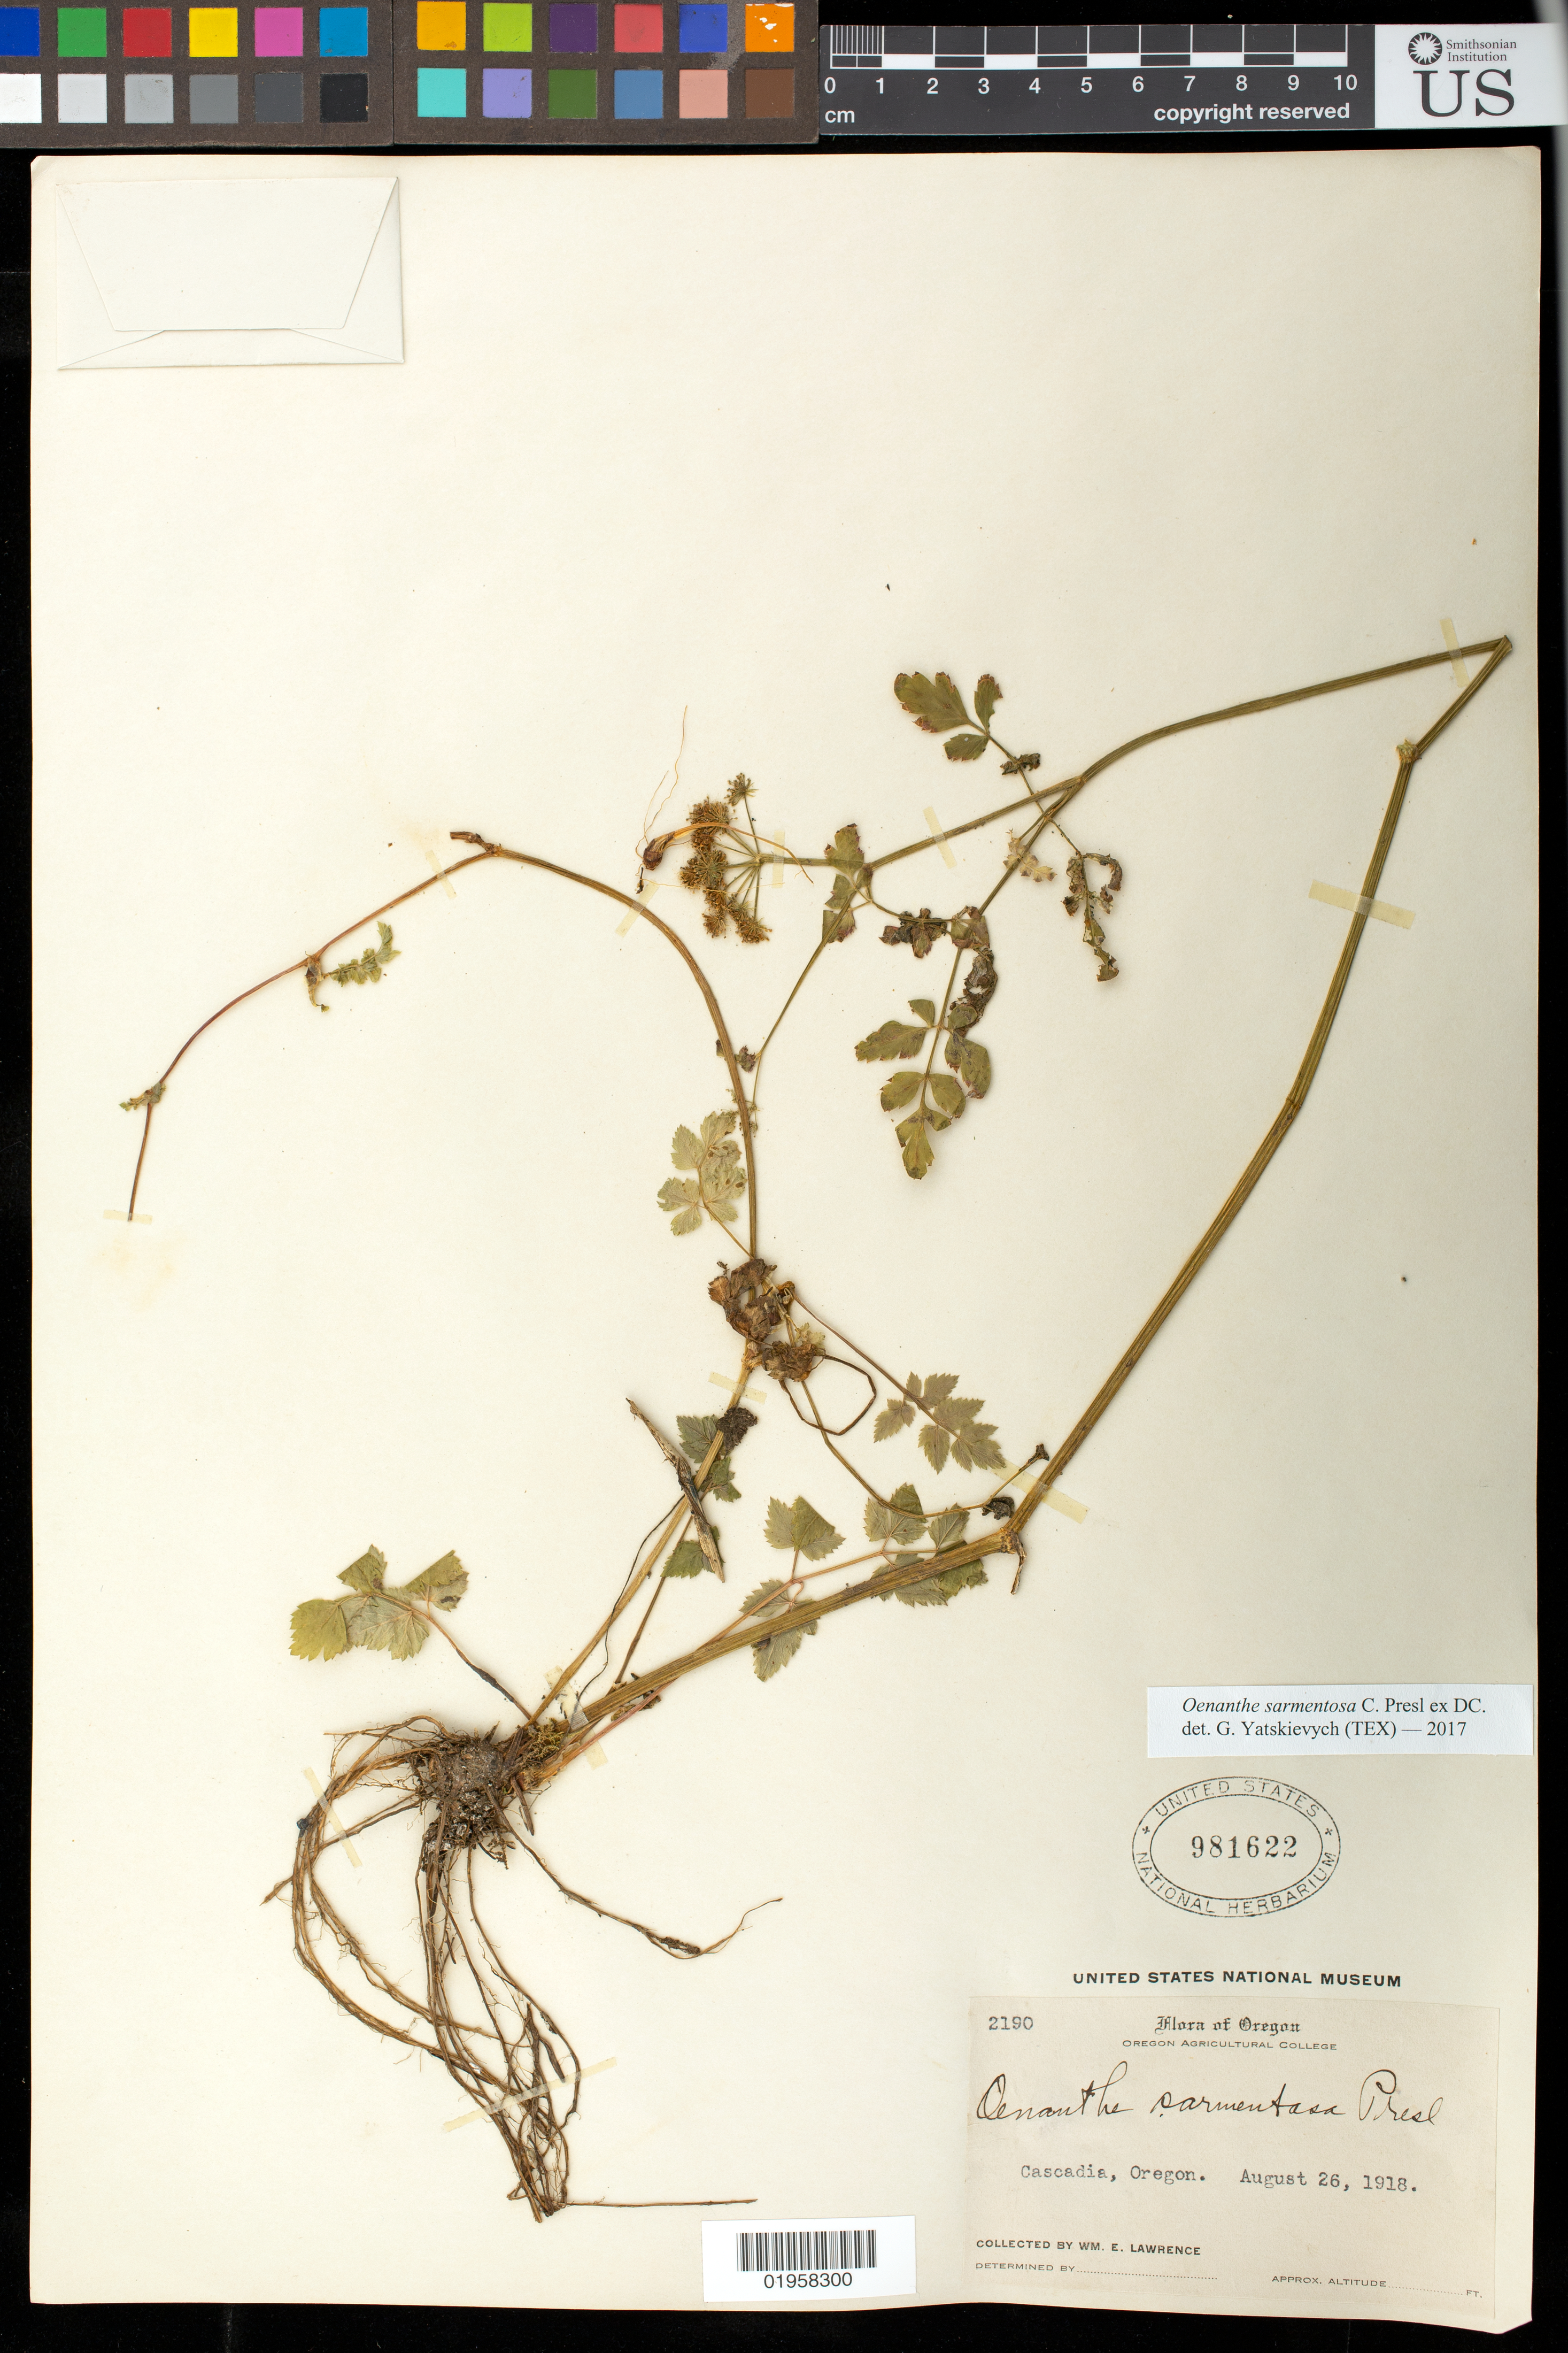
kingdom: Plantae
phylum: Tracheophyta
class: Magnoliopsida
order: Apiales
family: Apiaceae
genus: Oenanthe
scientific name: Oenanthe sarmentosa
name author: C. Presl ex DC.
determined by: Yatskievych, G. A.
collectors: W. Lawrence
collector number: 2190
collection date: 1918-08-26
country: United States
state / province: Oregon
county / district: Linn County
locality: Cascadia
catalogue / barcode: US 981622